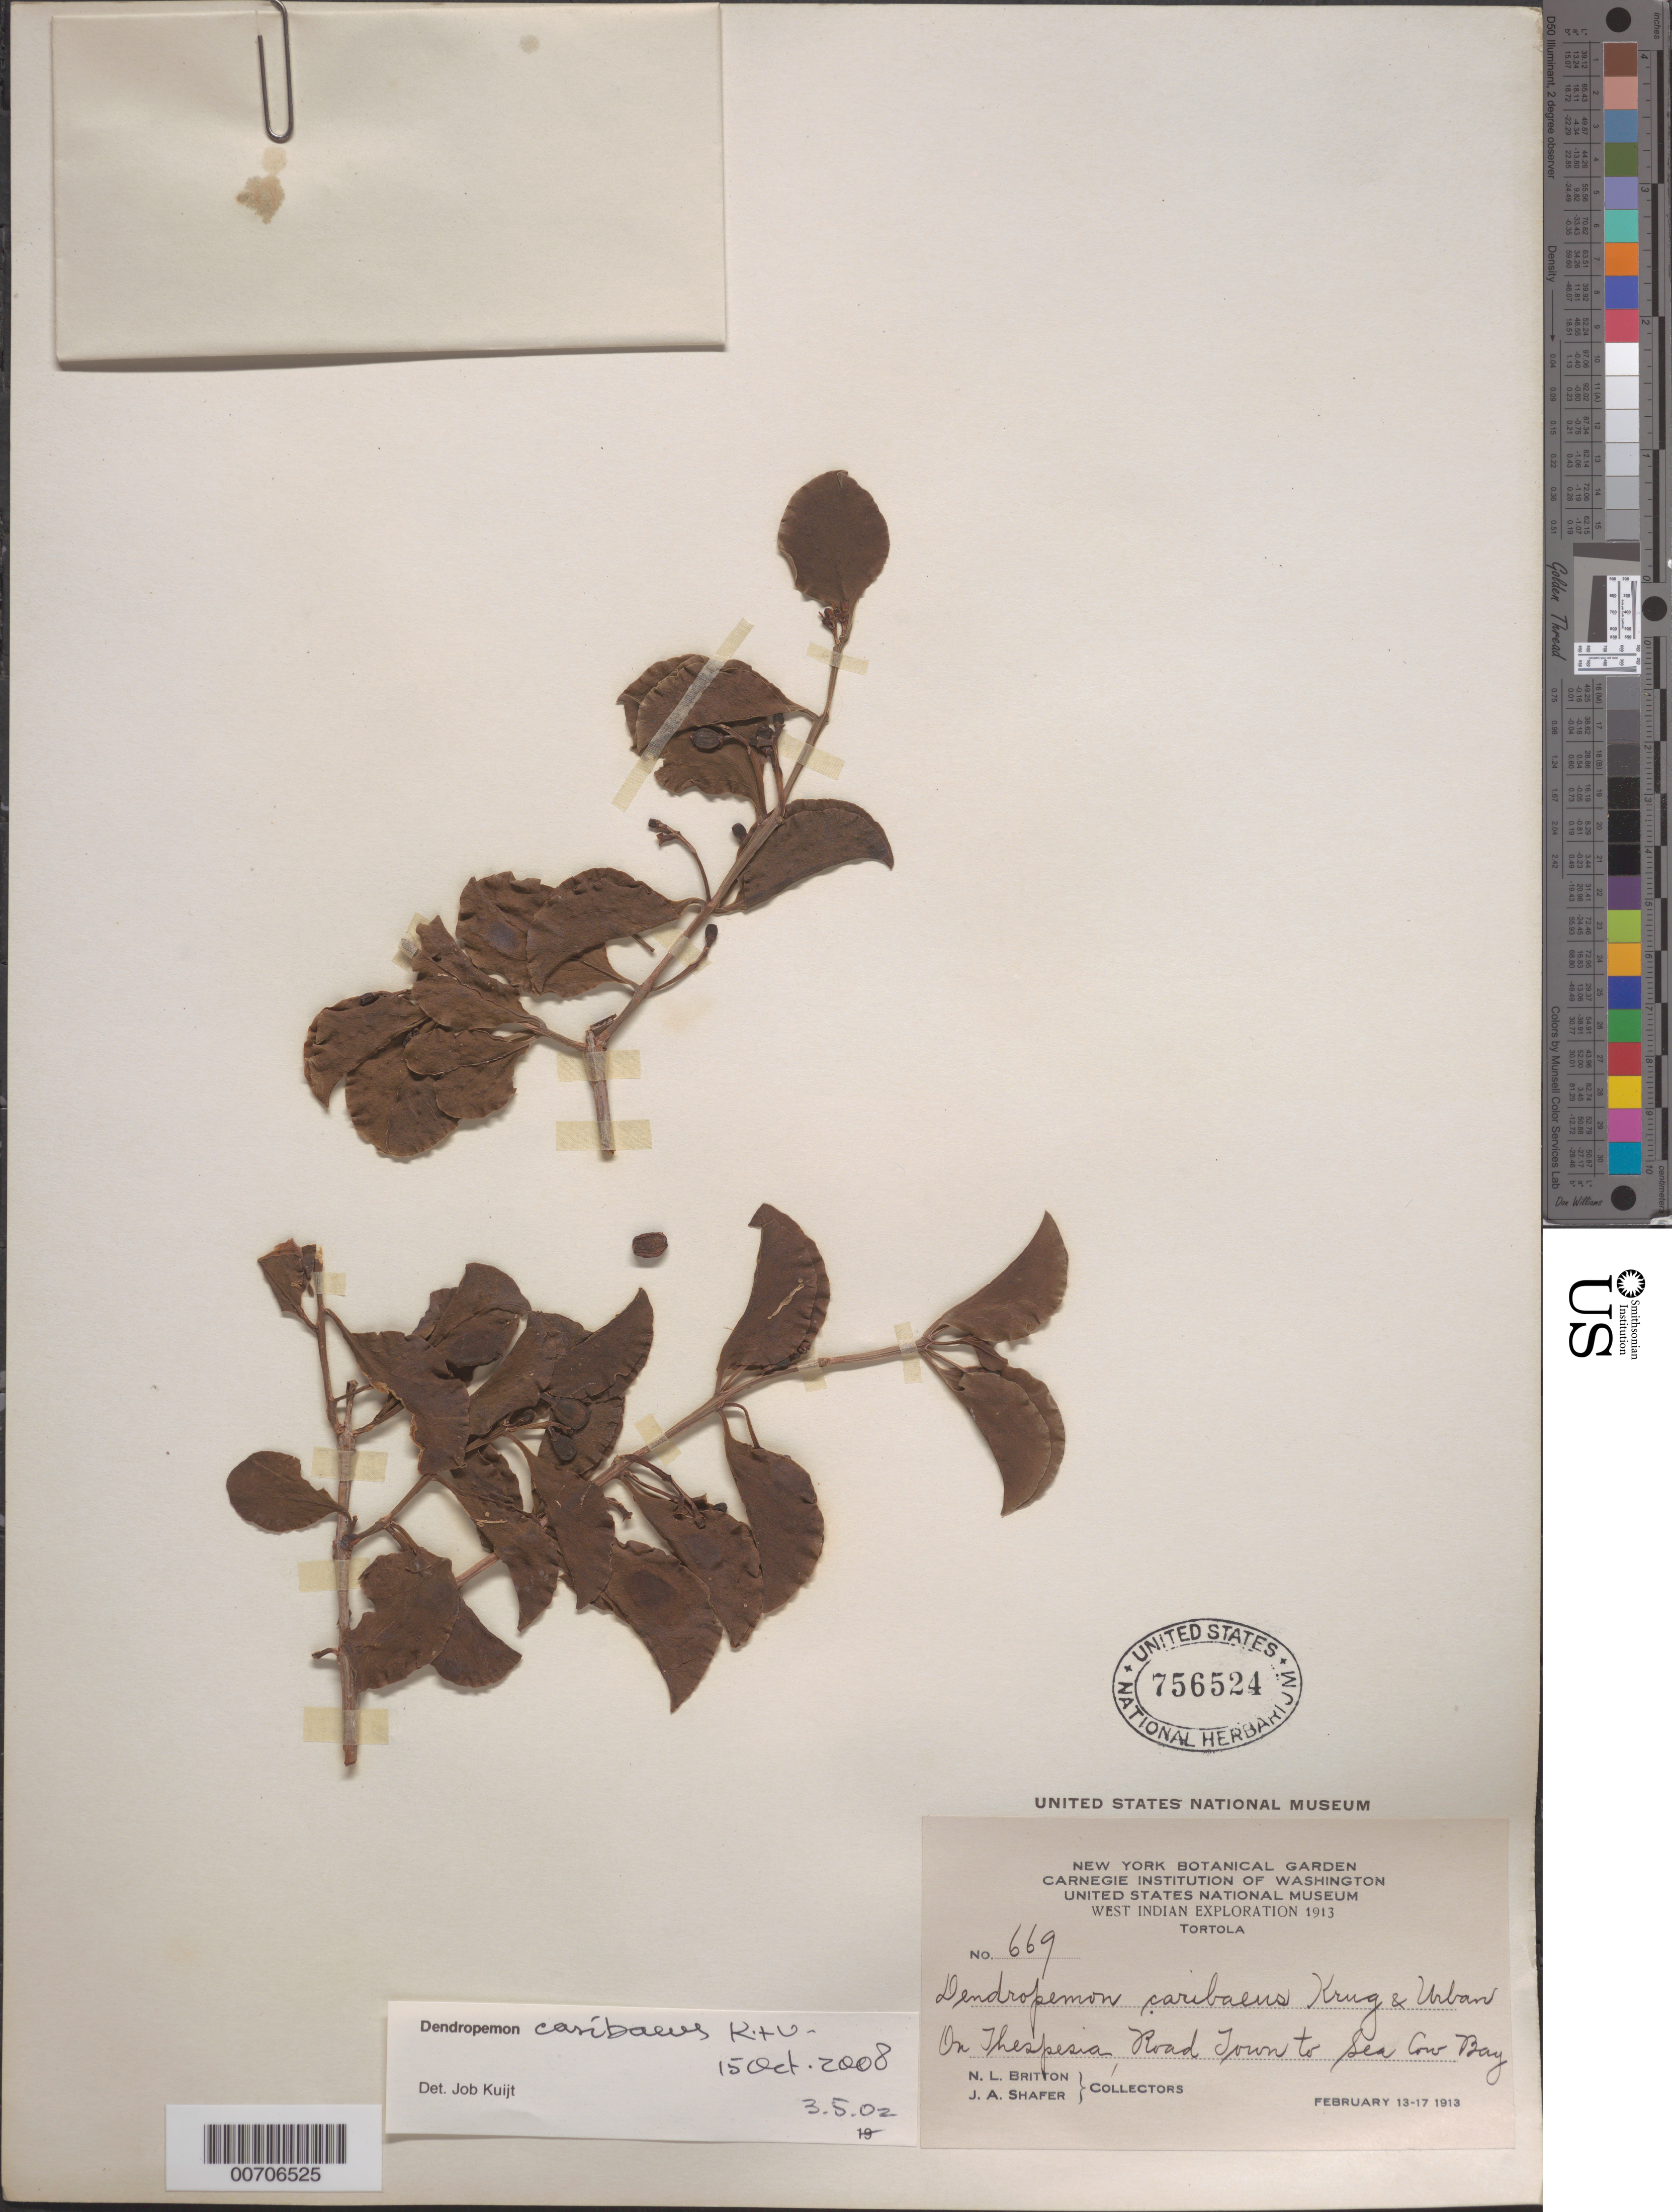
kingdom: Plantae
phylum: Tracheophyta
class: Magnoliopsida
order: Santalales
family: Loranthaceae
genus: Dendropemon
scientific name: Dendropemon caribaeus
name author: Krug & Urb.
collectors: N. Britton & J. A. Shafer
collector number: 669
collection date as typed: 13 Feb 1913 to 17 Feb 1913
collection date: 1913-02-13/1913-02-17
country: British Virgin Islands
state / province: Tortola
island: Tortola Island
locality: Road Town to Sea Cow Bay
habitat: On Thespesia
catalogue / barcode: US 756524